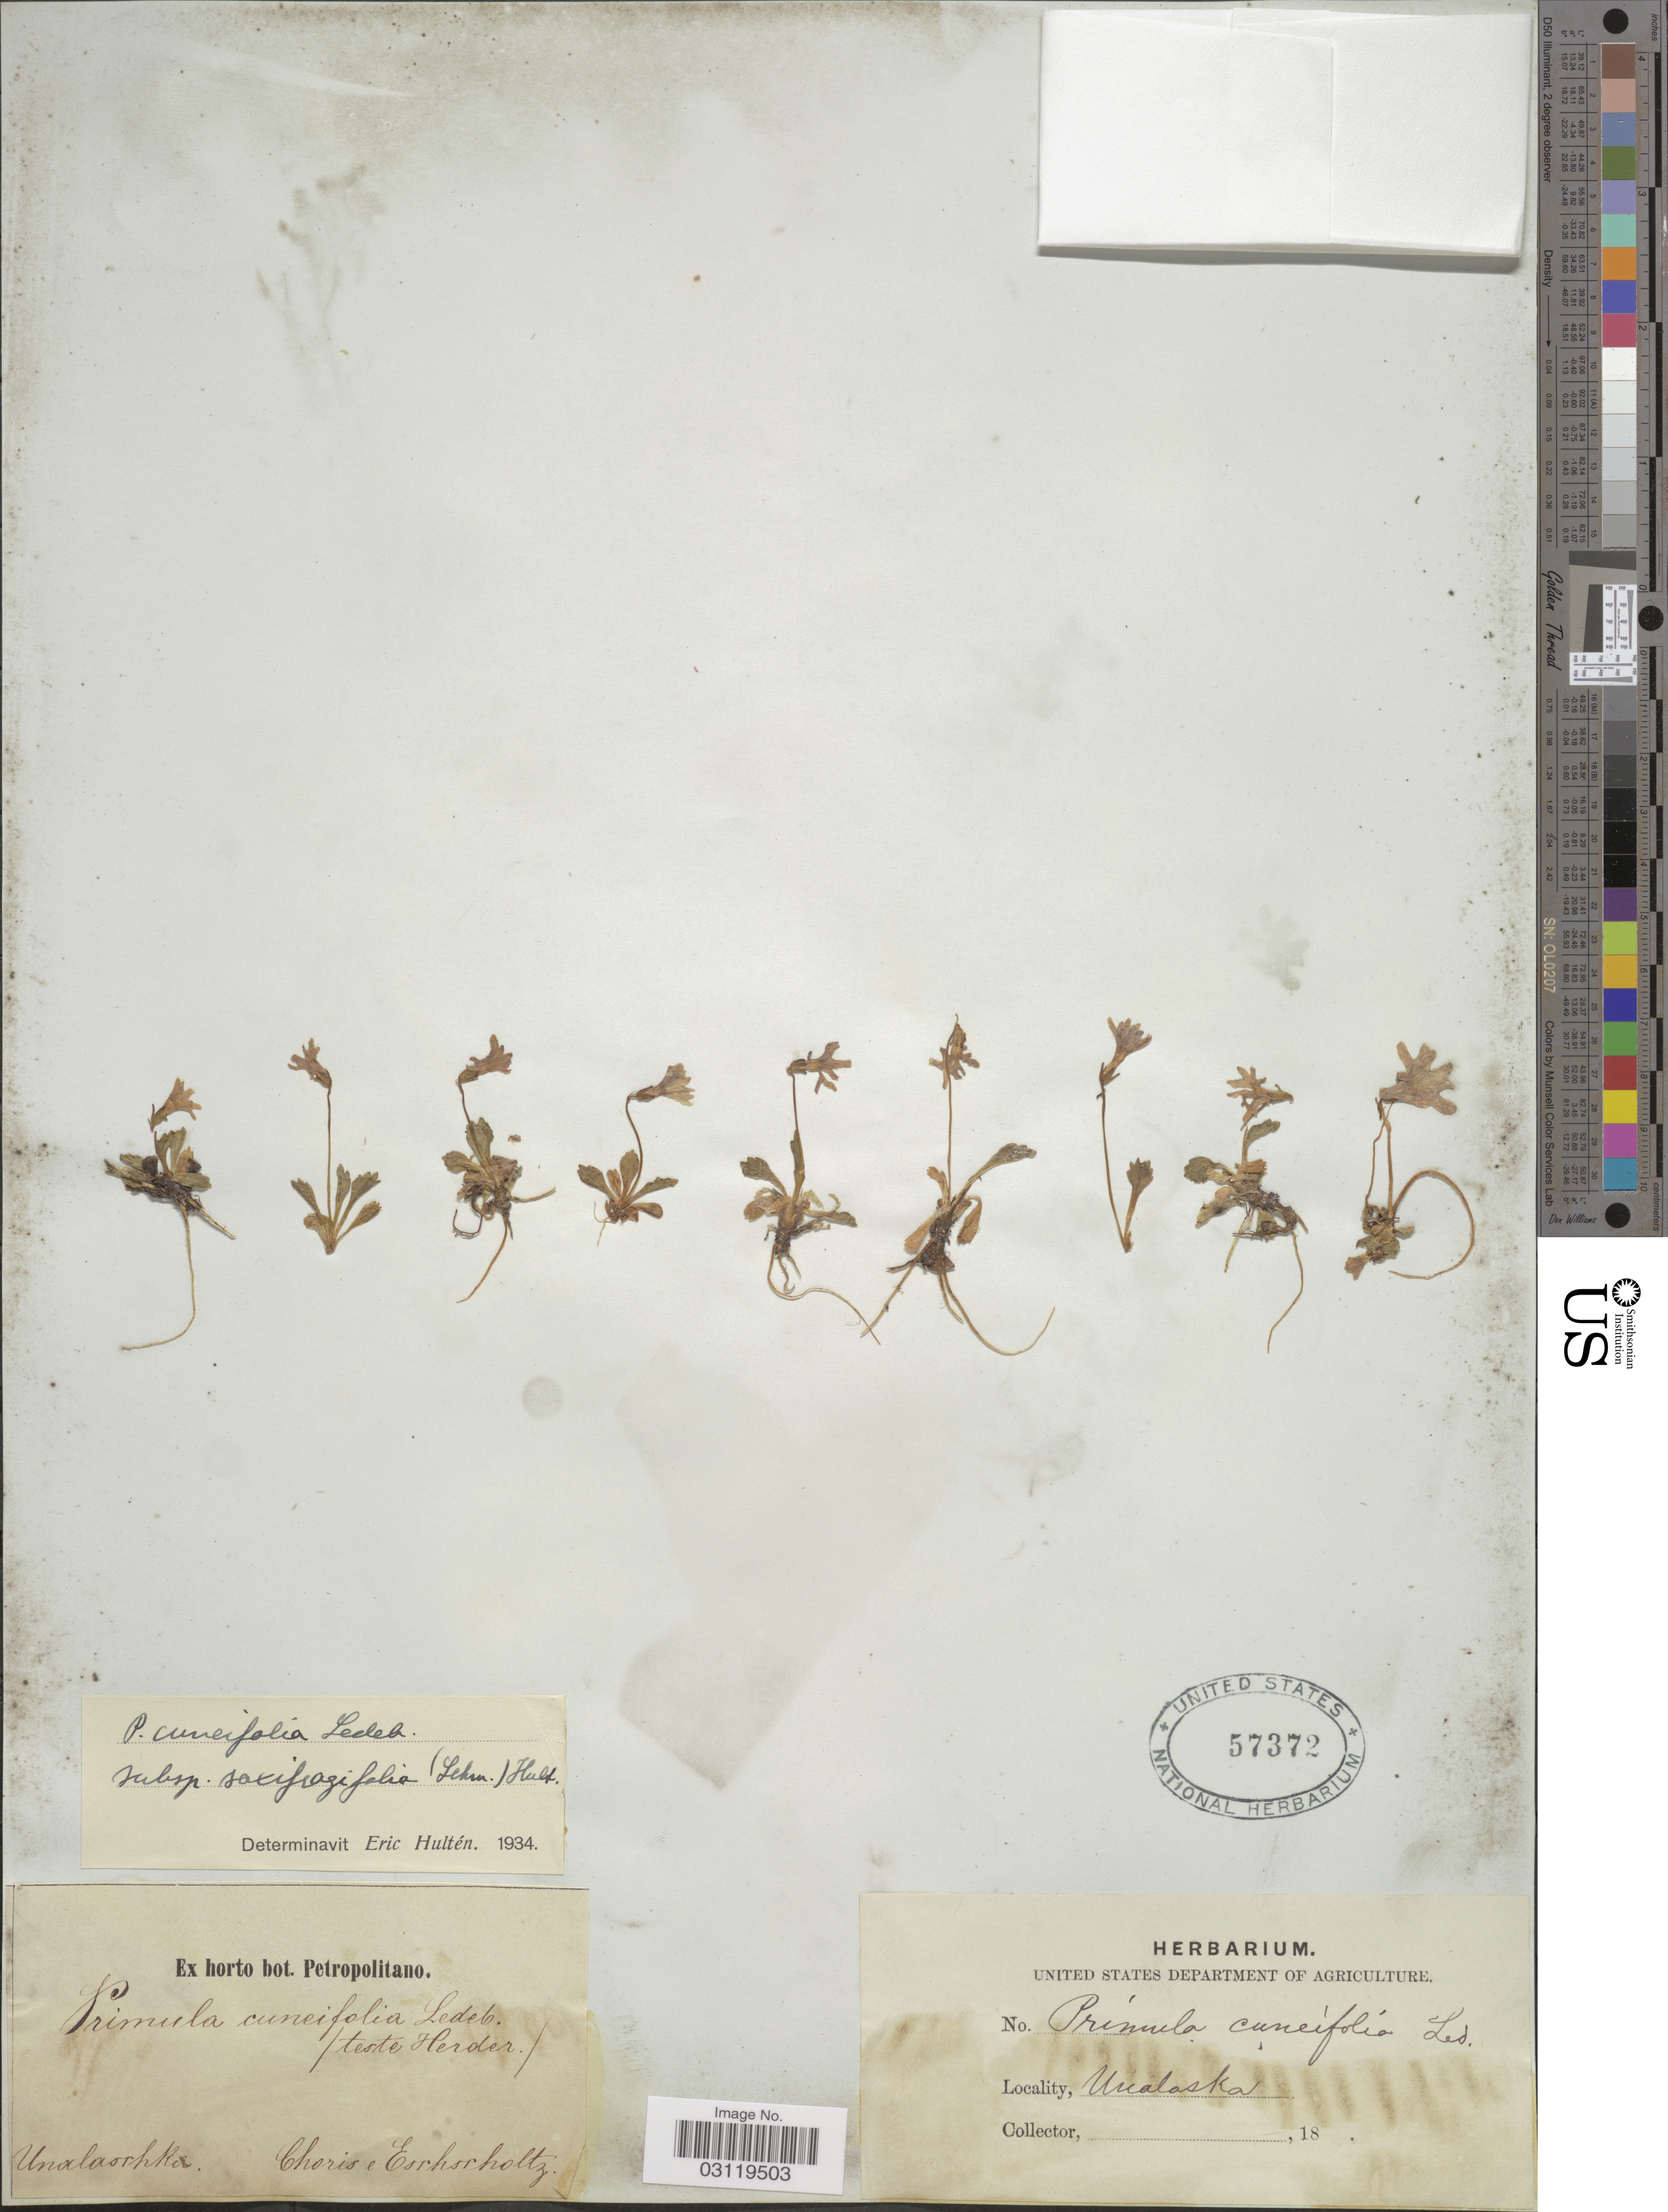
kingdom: Plantae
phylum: Tracheophyta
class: Magnoliopsida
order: Ericales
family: Primulaceae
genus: Primula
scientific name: Primula cuneifolia subsp. saxifragifolia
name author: (Lehm.) W.W. Sm. & Forrest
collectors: Choris & J. F. Eschscholtz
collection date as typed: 18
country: United States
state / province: Alaska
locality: Unalaschka.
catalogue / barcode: US 57372